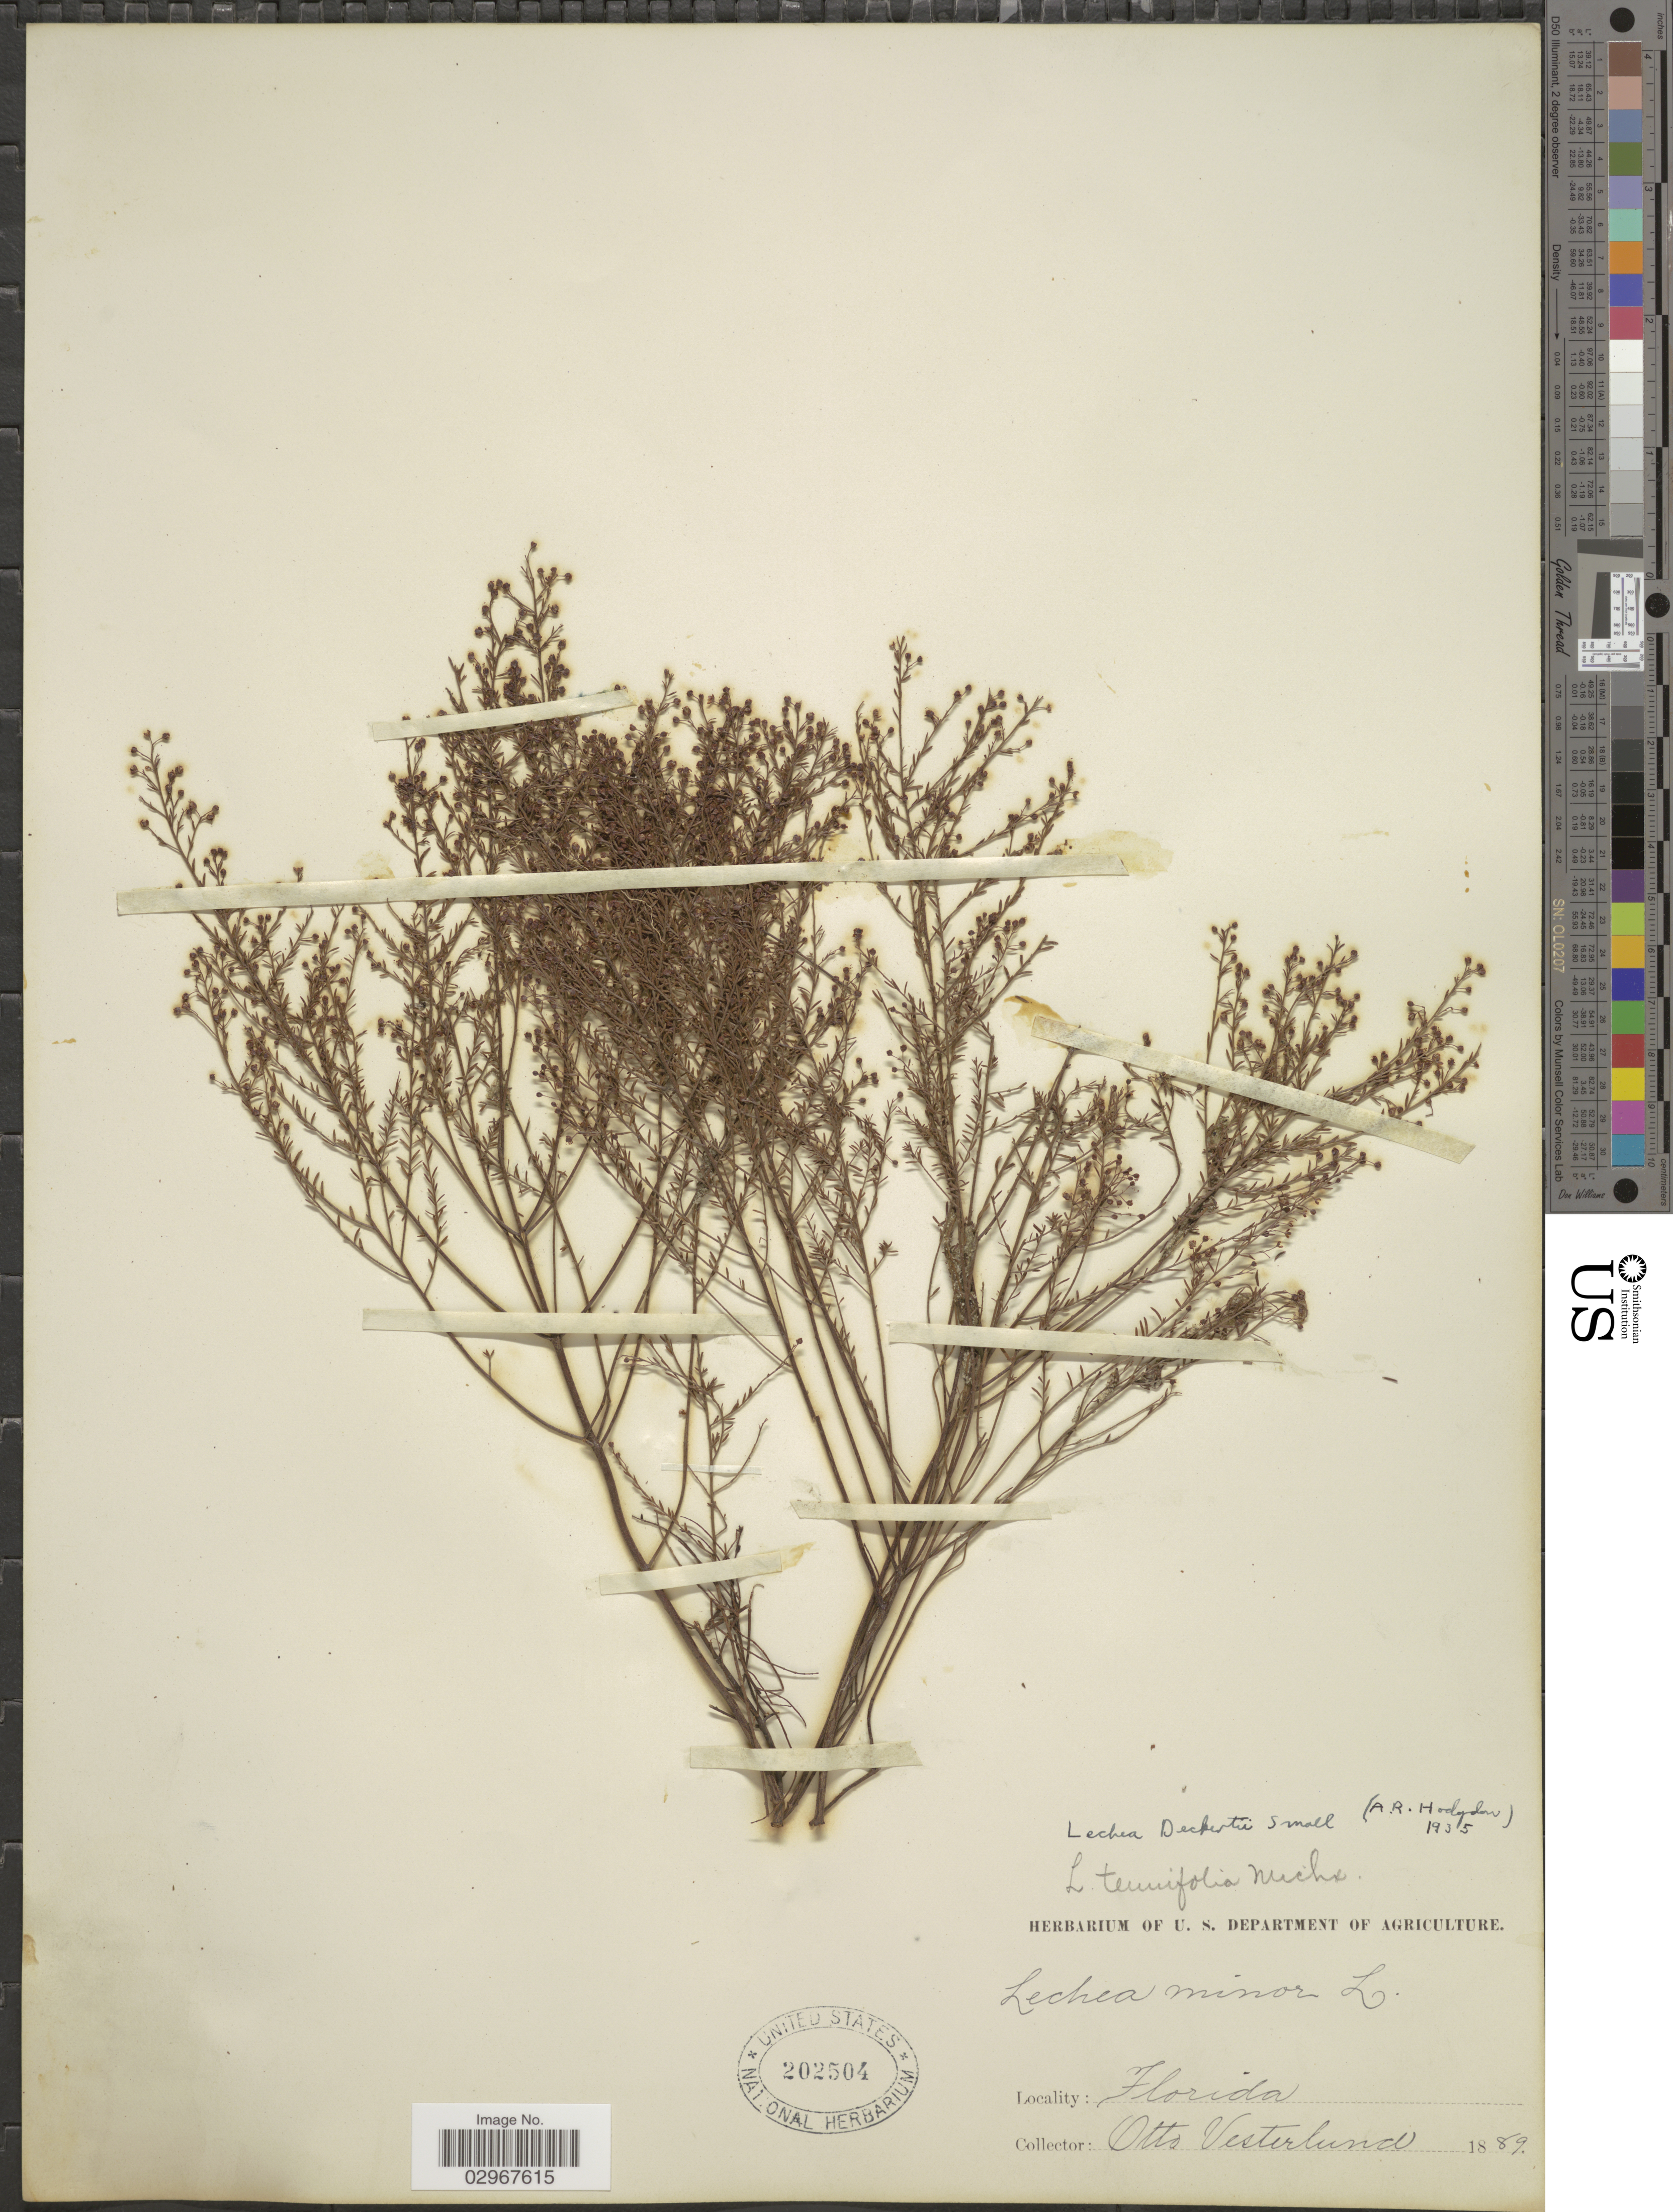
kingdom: Plantae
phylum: Tracheophyta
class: Magnoliopsida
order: Malvales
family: Cistaceae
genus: Lechea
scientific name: Lechea deckertii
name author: Small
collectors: O. Vesterlund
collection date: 1889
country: United States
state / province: Florida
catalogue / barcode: US 202504